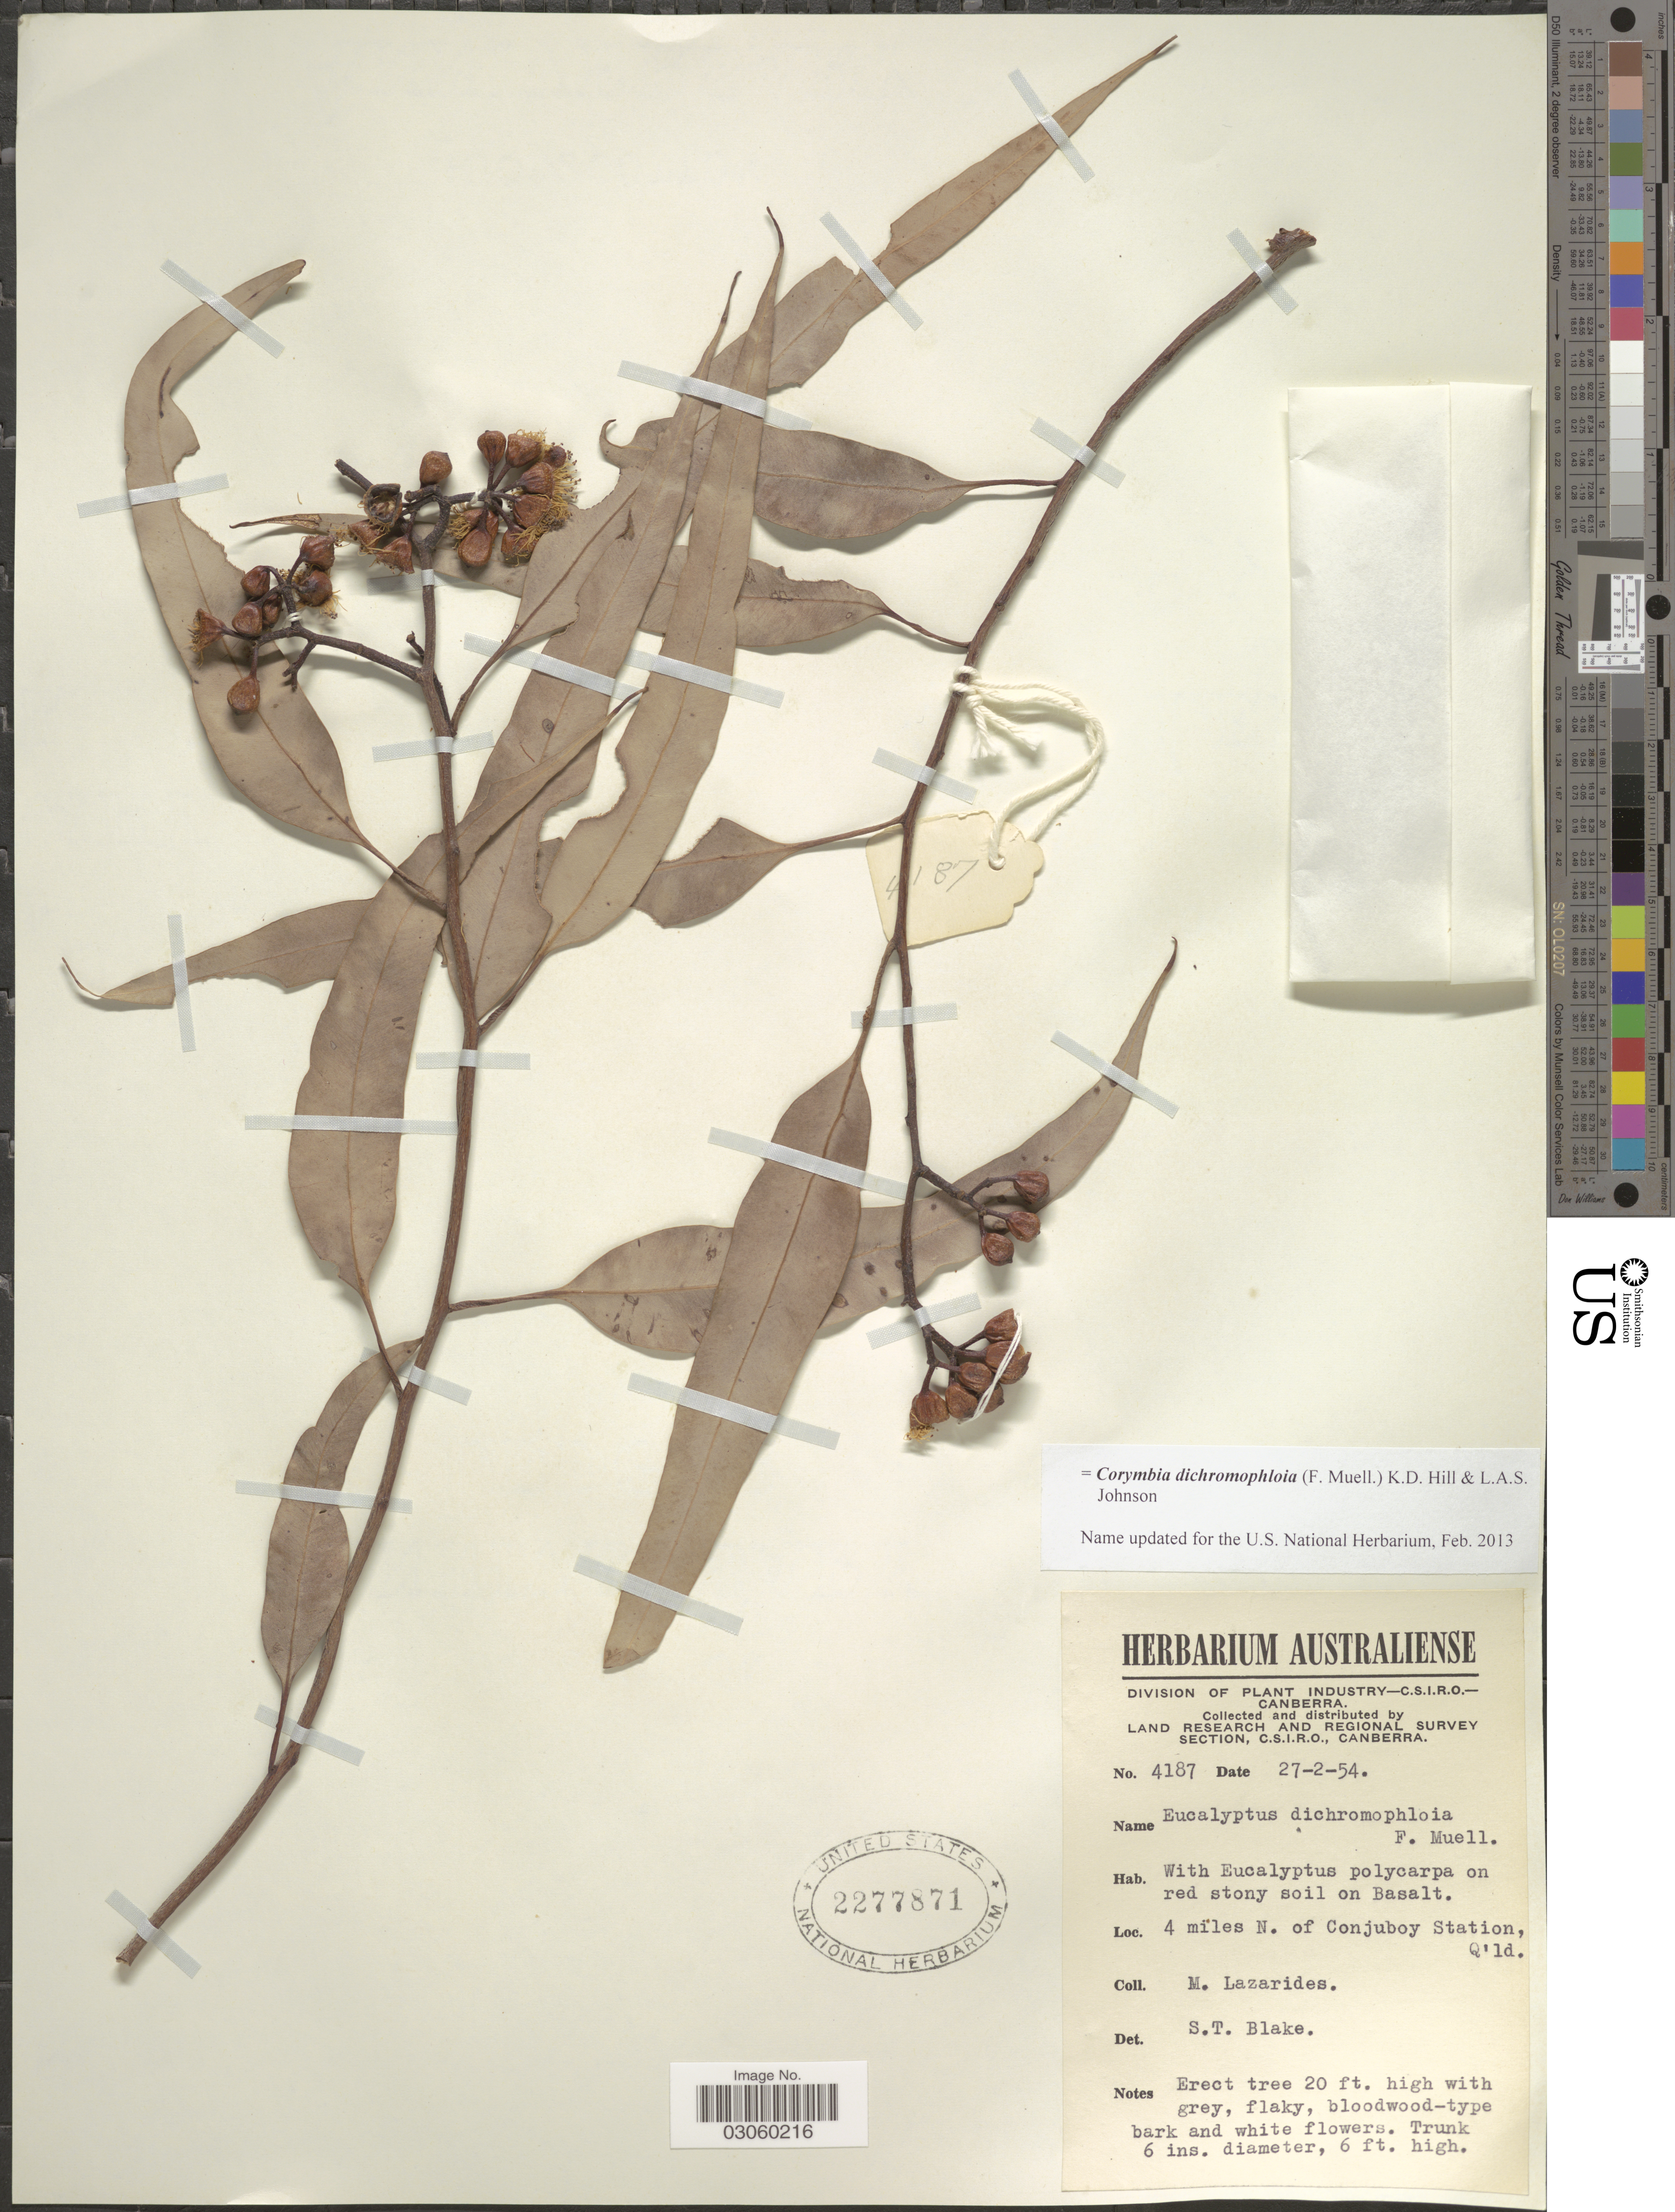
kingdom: Plantae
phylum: Tracheophyta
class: Magnoliopsida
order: Myrtales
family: Myrtaceae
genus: Corymbia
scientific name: Corymbia dichromophloia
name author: (F. Muell.) K.D. Hill & L.A.S. Johnson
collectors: M. Lazarides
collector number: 4187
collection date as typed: Transcribed d/m/y: 27/2/54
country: Australia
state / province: Queensland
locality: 4 miles N. of Conjuboy Station, Q'ld.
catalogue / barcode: US 2277871